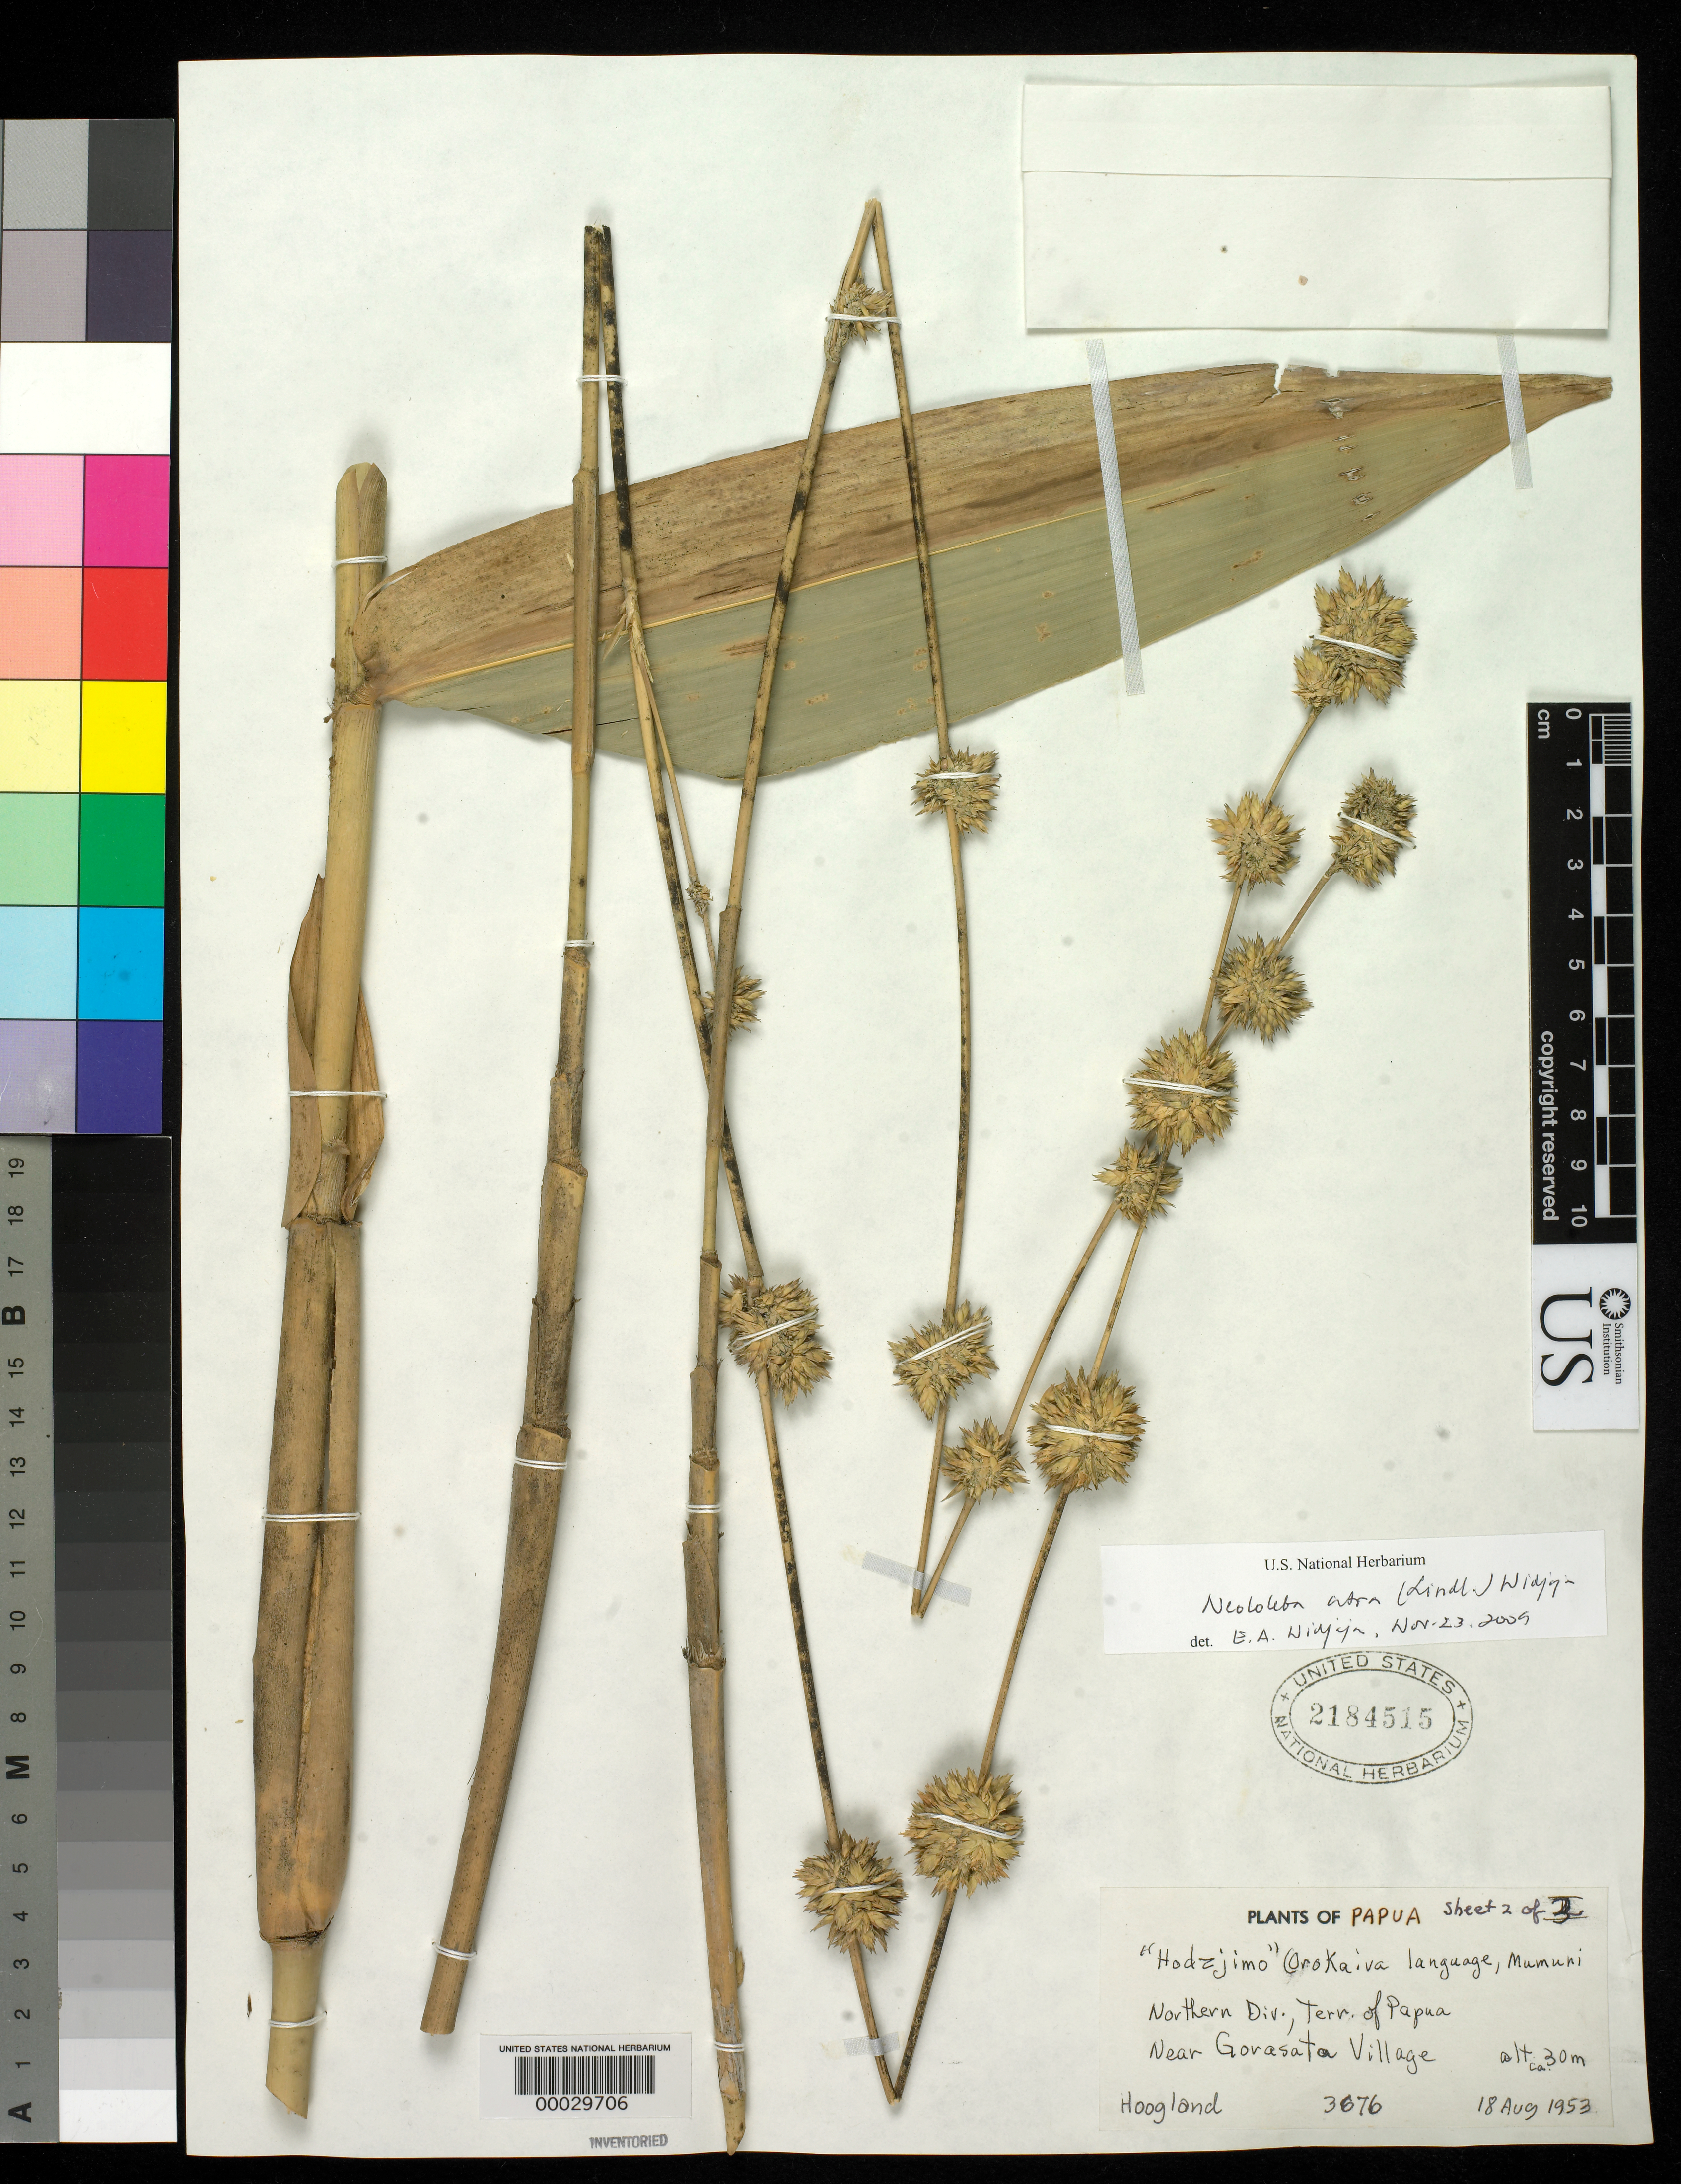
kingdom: Plantae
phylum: Tracheophyta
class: Liliopsida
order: Poales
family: Poaceae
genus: Neololeba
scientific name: Neololeba atra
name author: (Lindl.) Widjaja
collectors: R. D. Hoogland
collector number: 3676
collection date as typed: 18 Aug 1953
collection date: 1953-08-18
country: Papua New Guinea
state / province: Northern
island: New Guinea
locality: Near Gorasata Village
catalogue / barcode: US 2184515